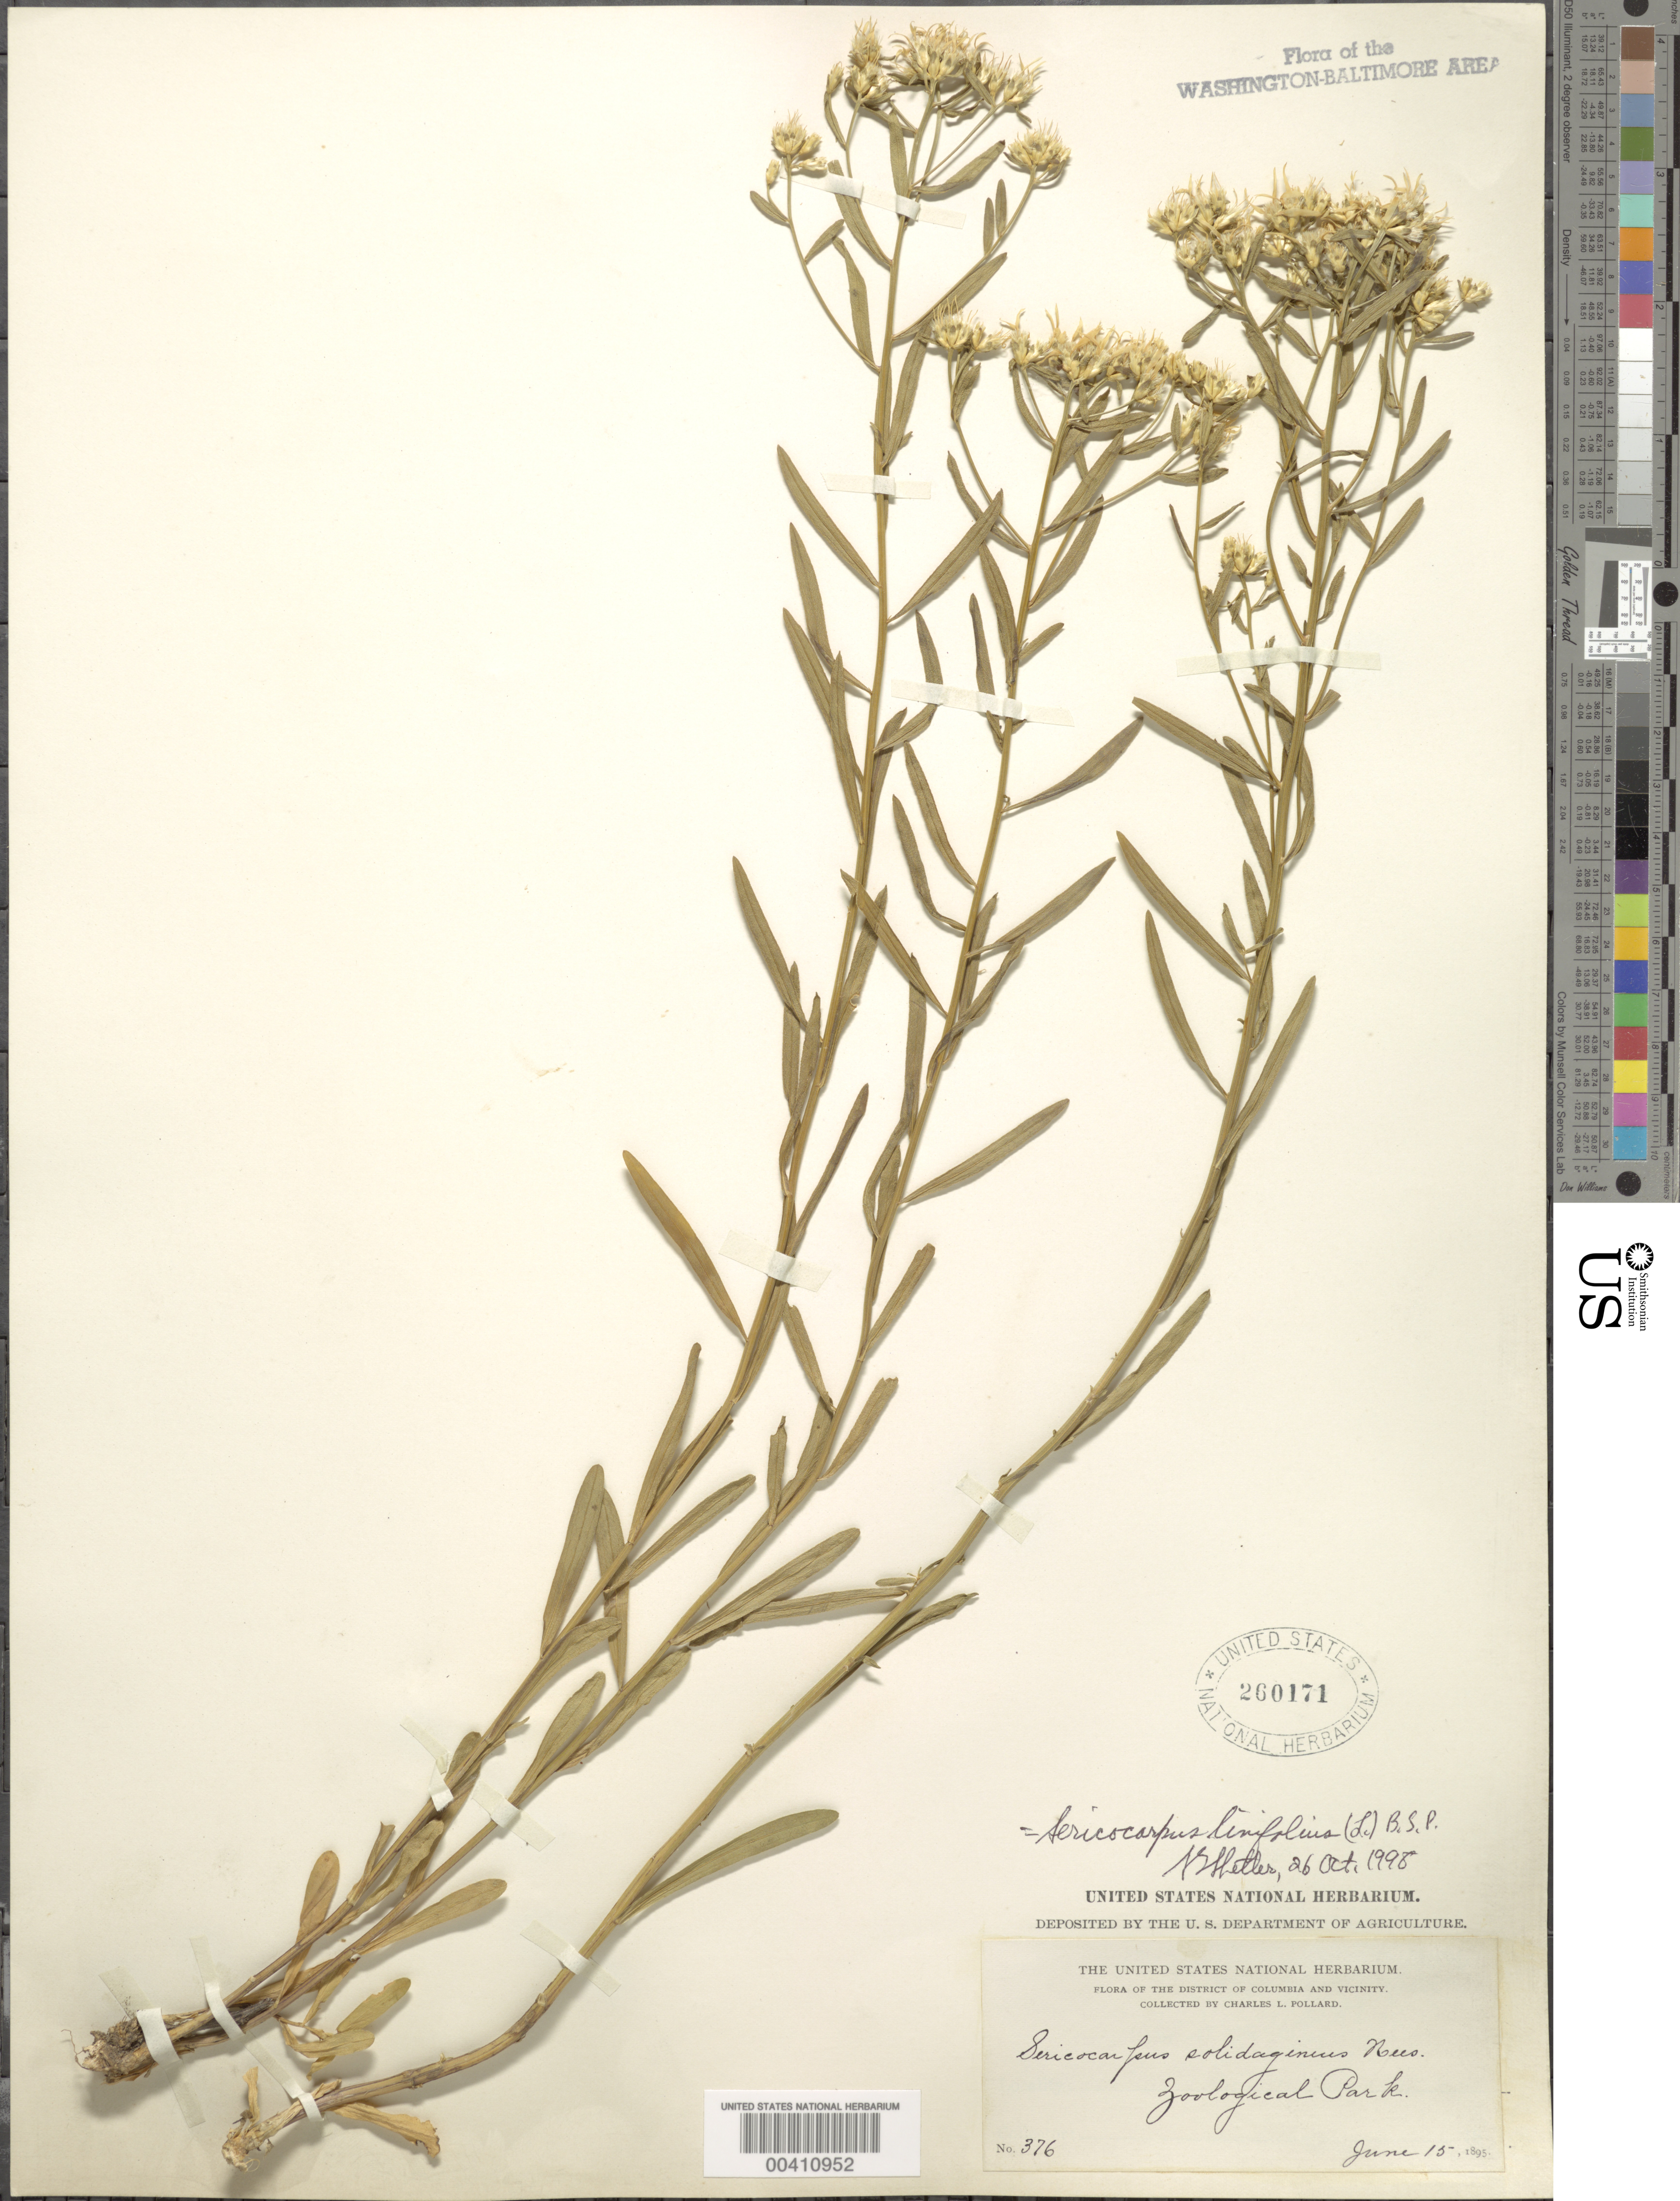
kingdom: Plantae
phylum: Tracheophyta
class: Magnoliopsida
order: Asterales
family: Asteraceae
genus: Sericocarpus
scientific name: Sericocarpus linifolius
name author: (L.) Britton, Stearns & Poggenb.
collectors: C. L. Pollard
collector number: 376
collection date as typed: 15 Jun 1895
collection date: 1895-06-15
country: United States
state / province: District of Columbia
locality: Zoological Park Rock Creek Park & vicinity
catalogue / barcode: US 260171